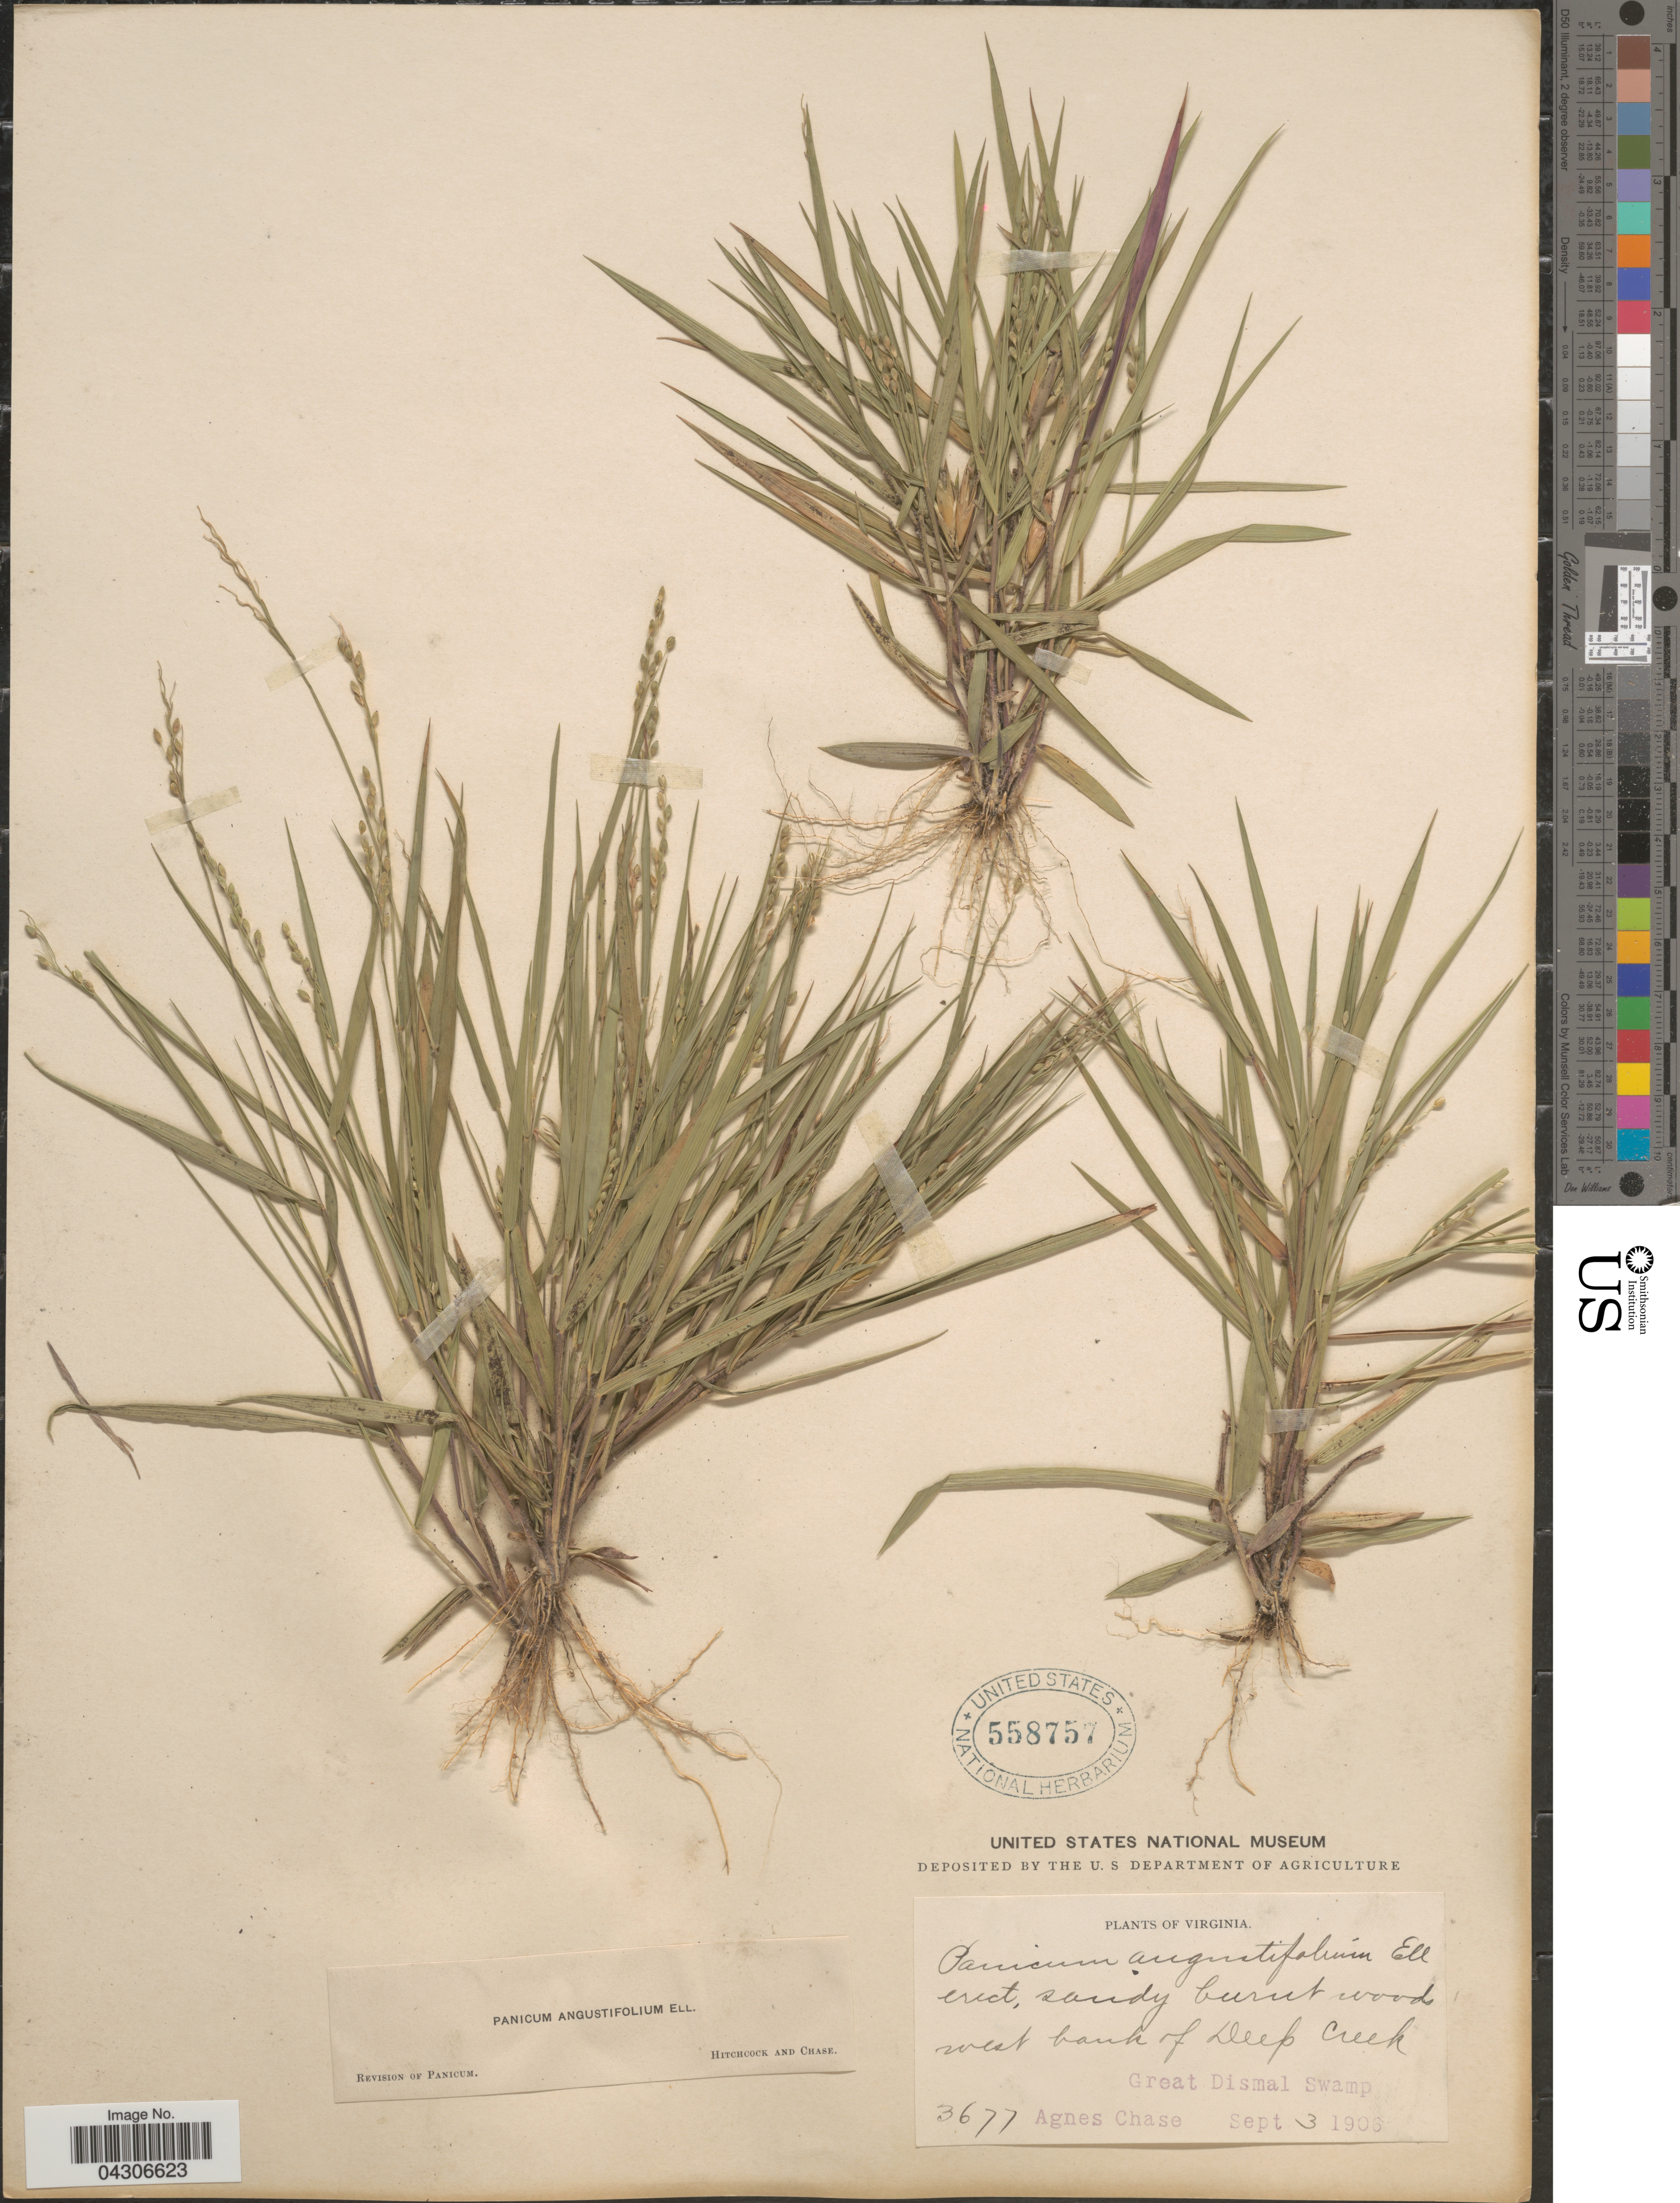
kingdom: Plantae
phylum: Tracheophyta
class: Liliopsida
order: Poales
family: Poaceae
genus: Dichanthelium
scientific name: Dichanthelium aciculare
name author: (Desv. ex Poir.) Gould & C.A. Clark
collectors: A. Chase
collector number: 3677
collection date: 1906-09-03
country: United States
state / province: Virginia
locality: West bank of Deep Creek. Great Dismal Swamp.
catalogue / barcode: US 558757